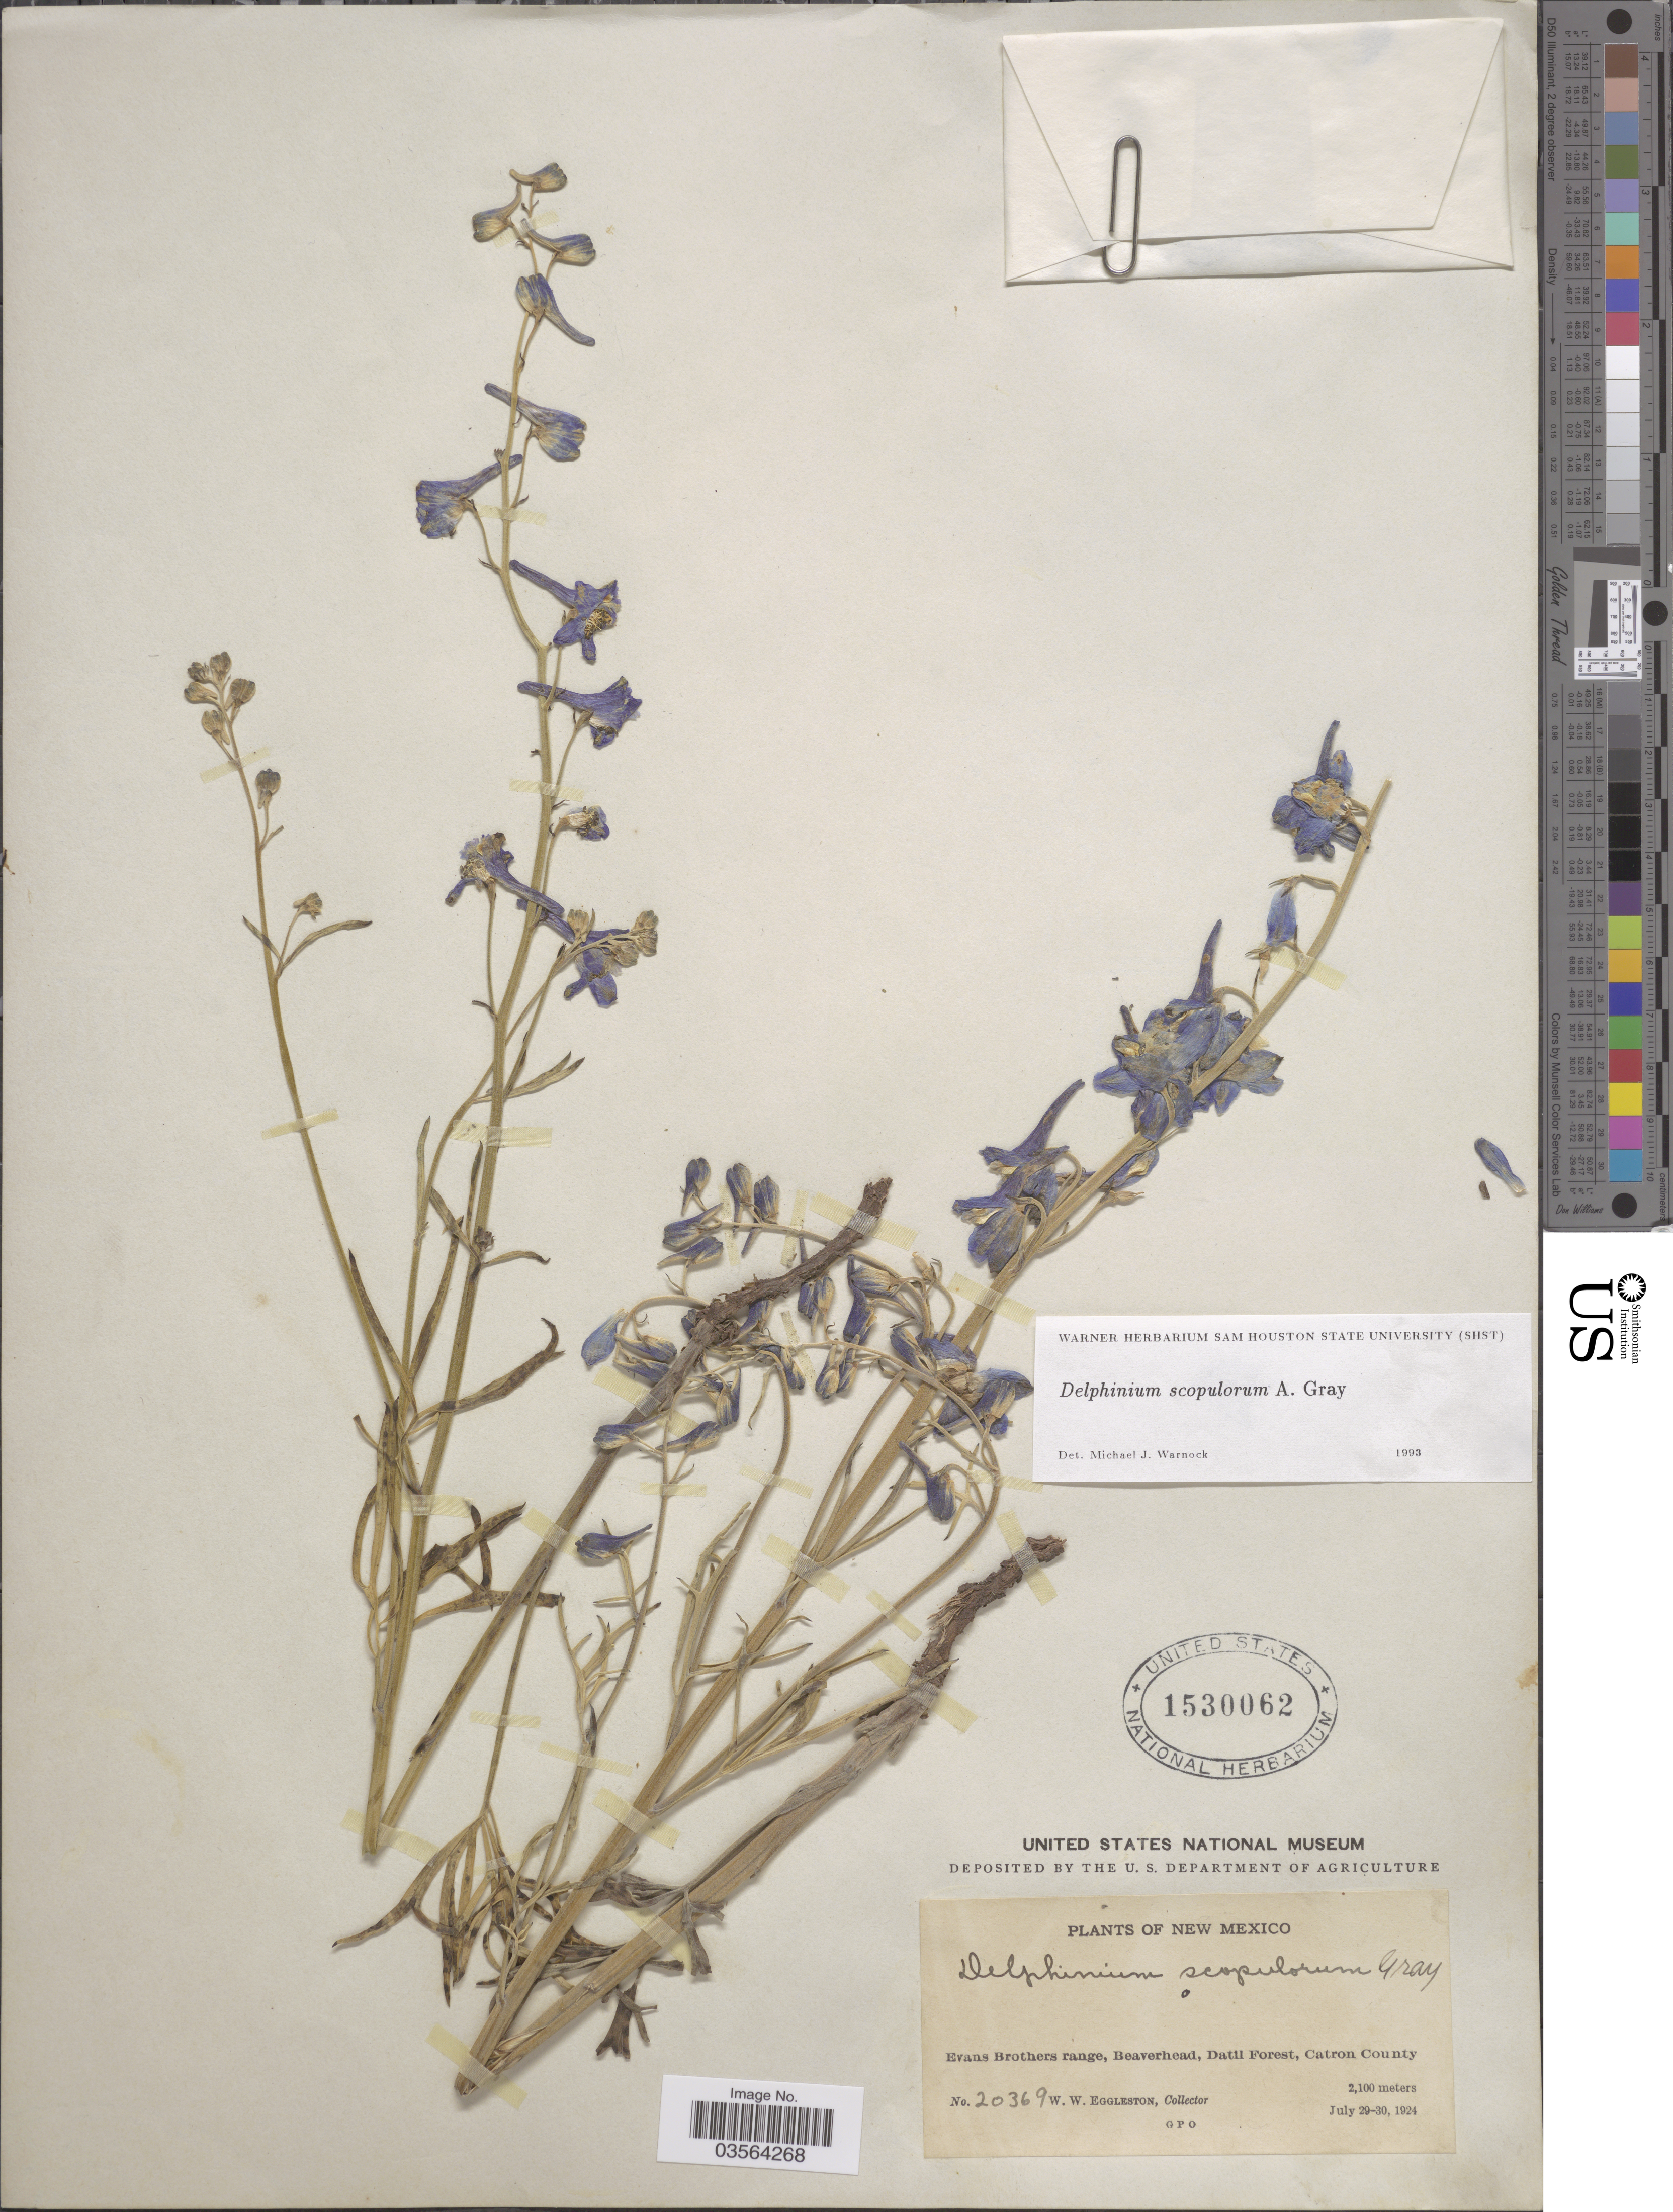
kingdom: Plantae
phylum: Tracheophyta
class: Magnoliopsida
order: Ranunculales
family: Ranunculaceae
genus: Delphinium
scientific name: Delphinium scopulorum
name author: A. Gray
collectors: W. W. Eggleston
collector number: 20369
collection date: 1924-07-29/1924-07-30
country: United States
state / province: New Mexico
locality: Evans Brothers range, Beaverhead, Datil Forest, Catron County.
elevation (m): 2100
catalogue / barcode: US 1530062